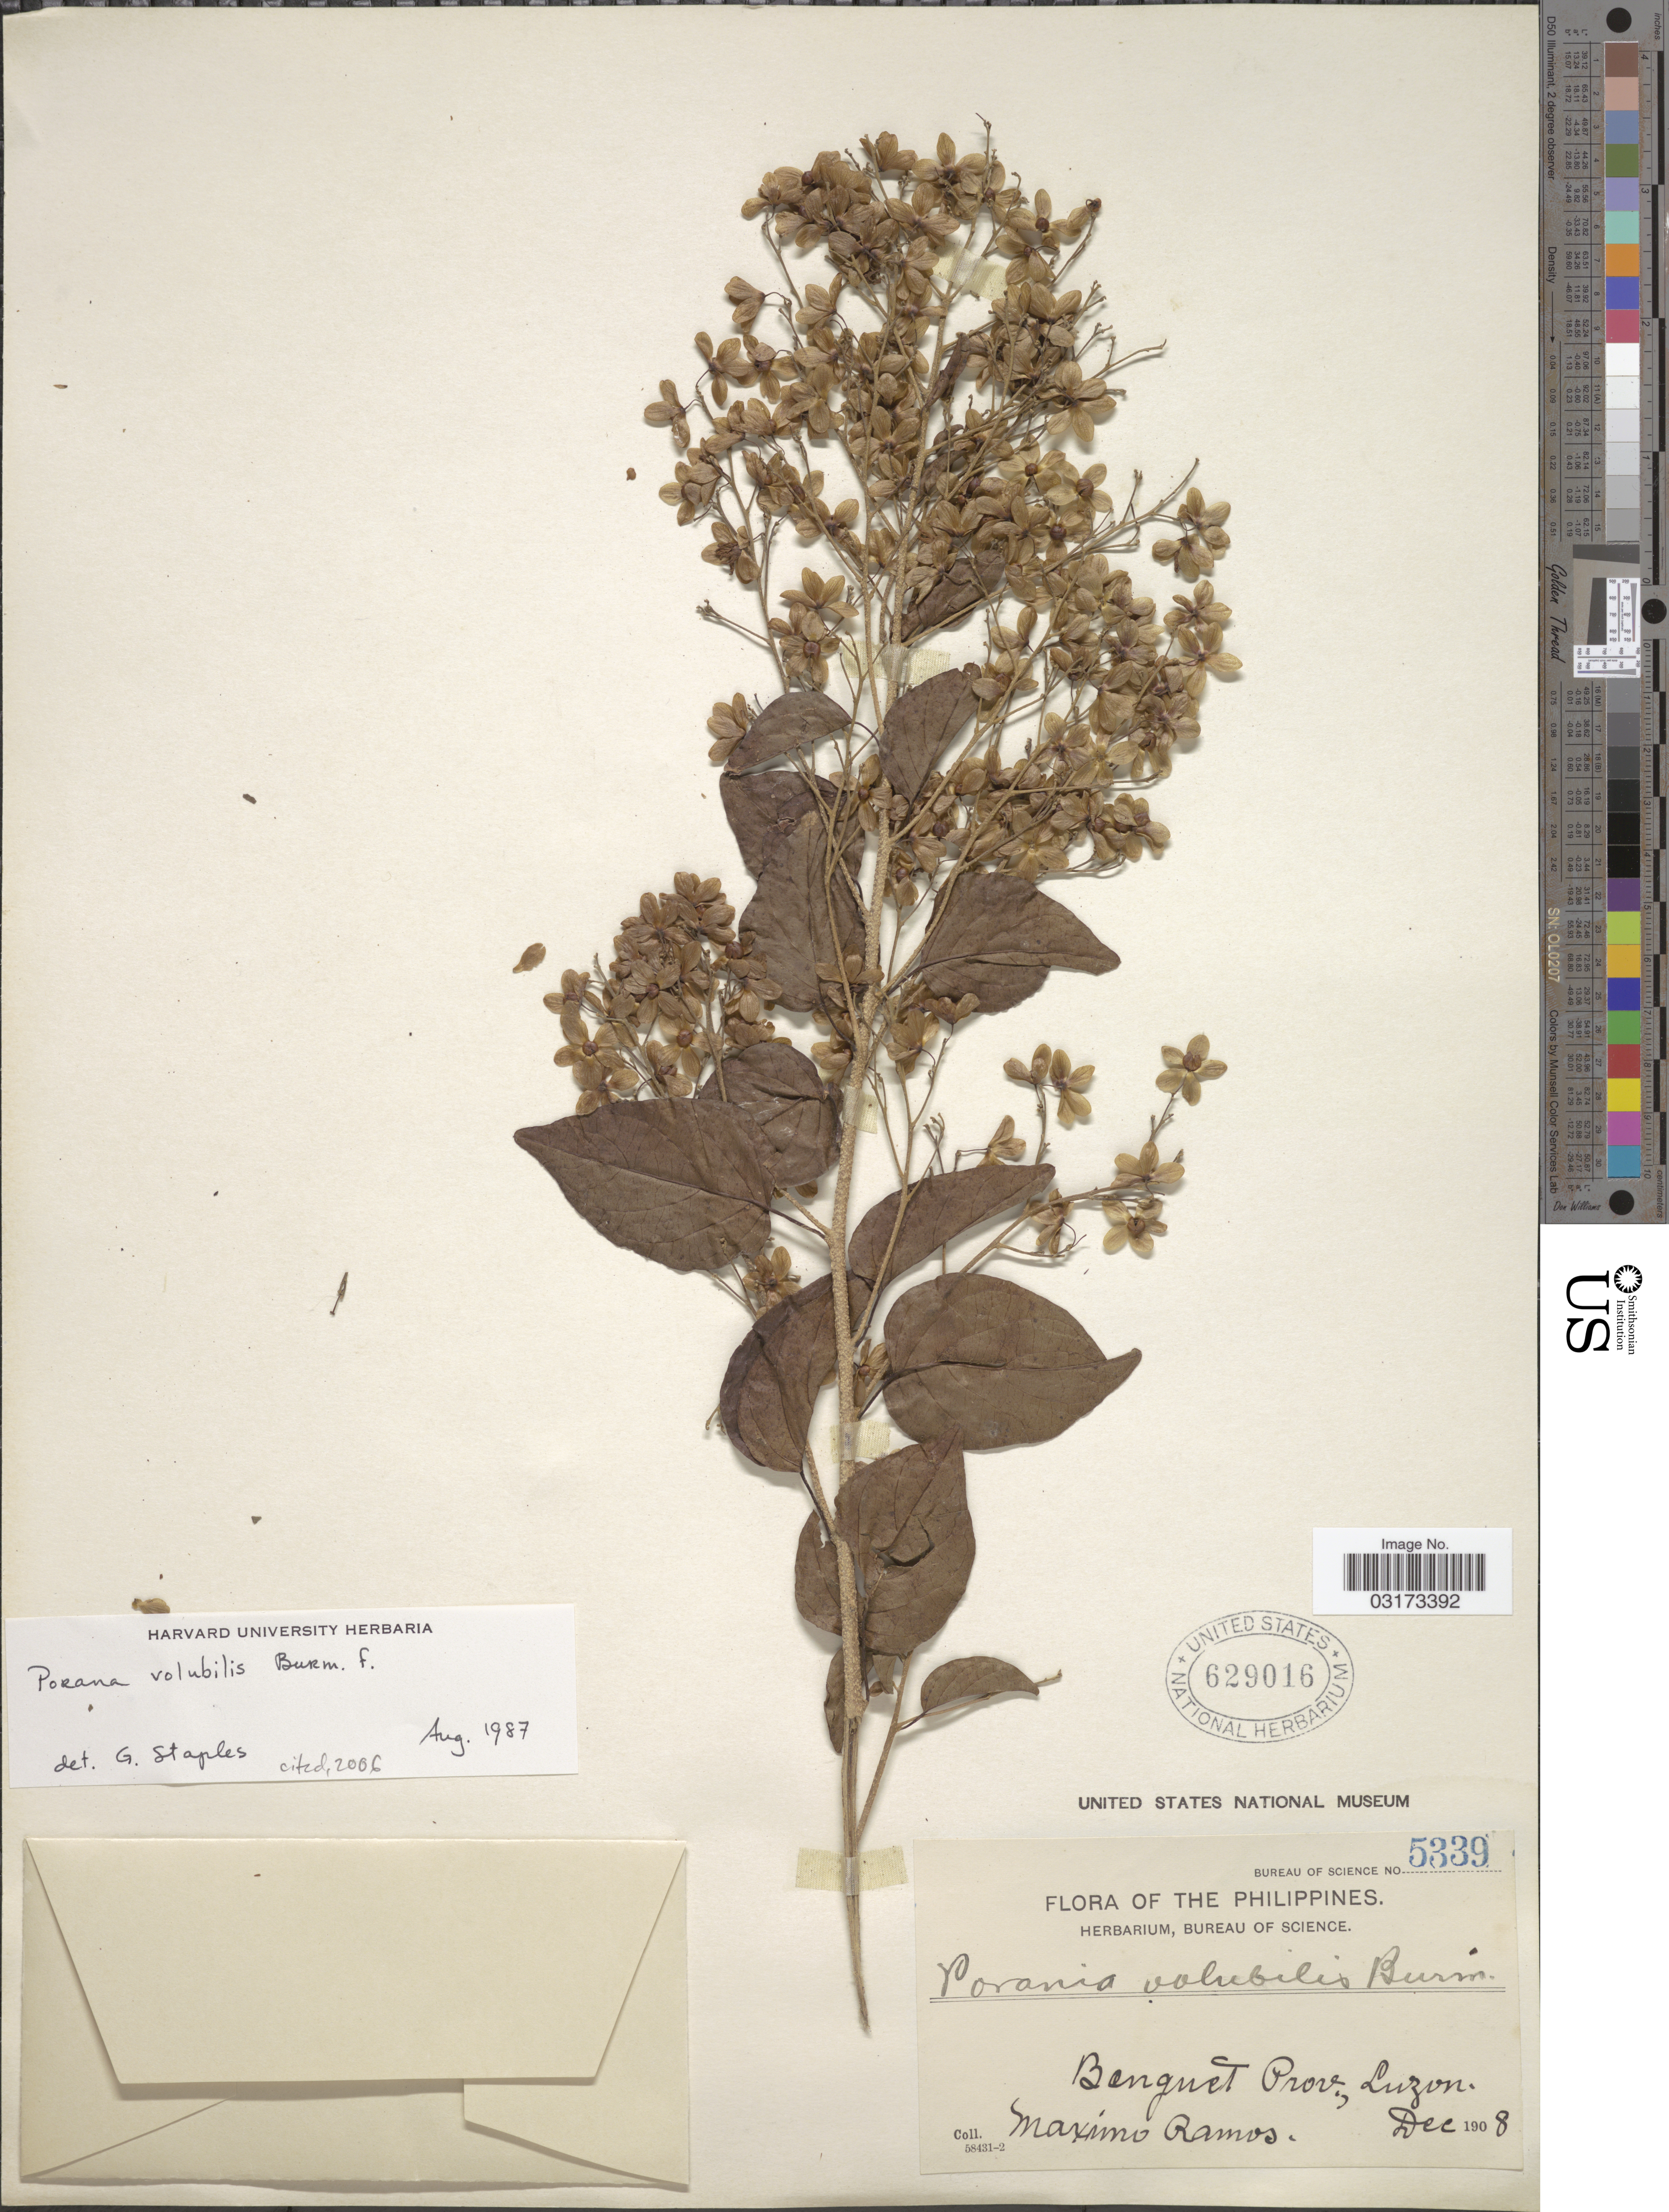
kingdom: Plantae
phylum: Tracheophyta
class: Magnoliopsida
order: Solanales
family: Convolvulaceae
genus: Porana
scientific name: Porana volubilis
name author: Burm. f.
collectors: M. Ramos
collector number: Bureau of Science 5339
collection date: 1908-12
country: Philippines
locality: Benguet Prov., Luzon.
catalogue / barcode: US 629016